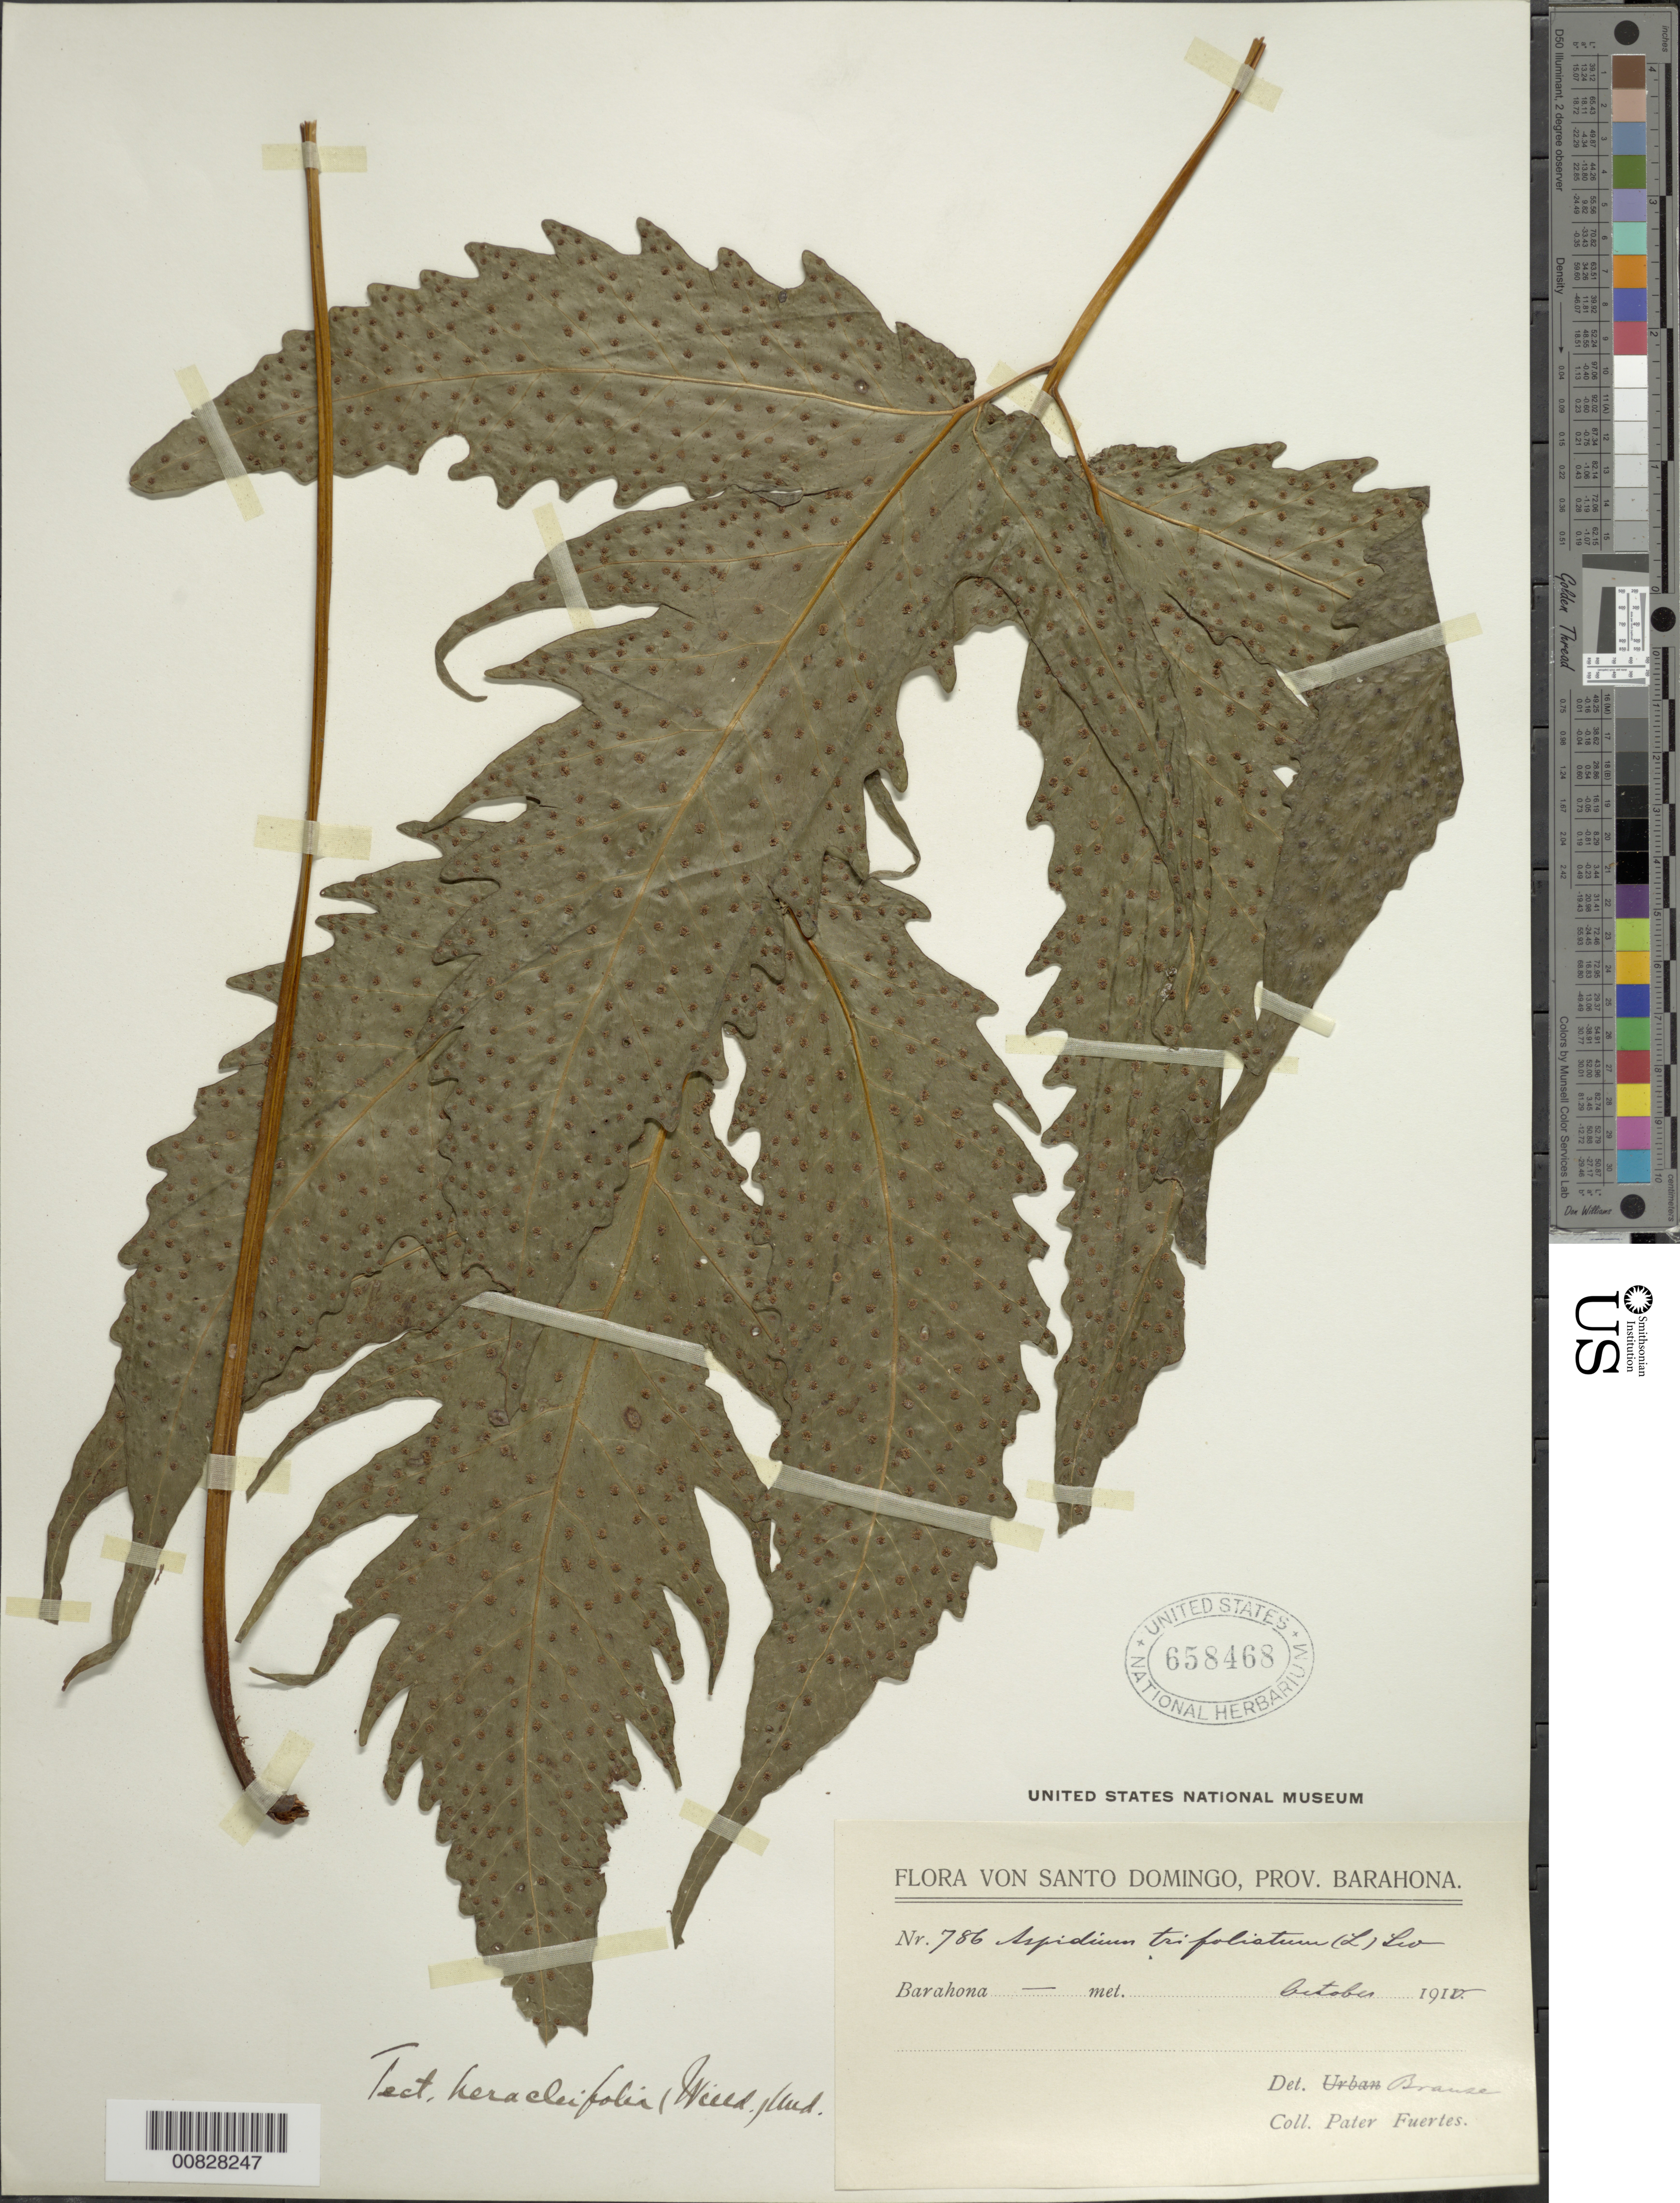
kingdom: Plantae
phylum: Tracheophyta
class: Polypodiopsida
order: Polypodiales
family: Tectariaceae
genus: Tectaria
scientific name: Tectaria heracleifolia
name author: (Willd.) Underw.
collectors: M. D. Fuertes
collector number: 786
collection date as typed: Oct 1910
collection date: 1910-10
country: Dominican Republic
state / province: Barahona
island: Hispaniola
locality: Barahona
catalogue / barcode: US 658468